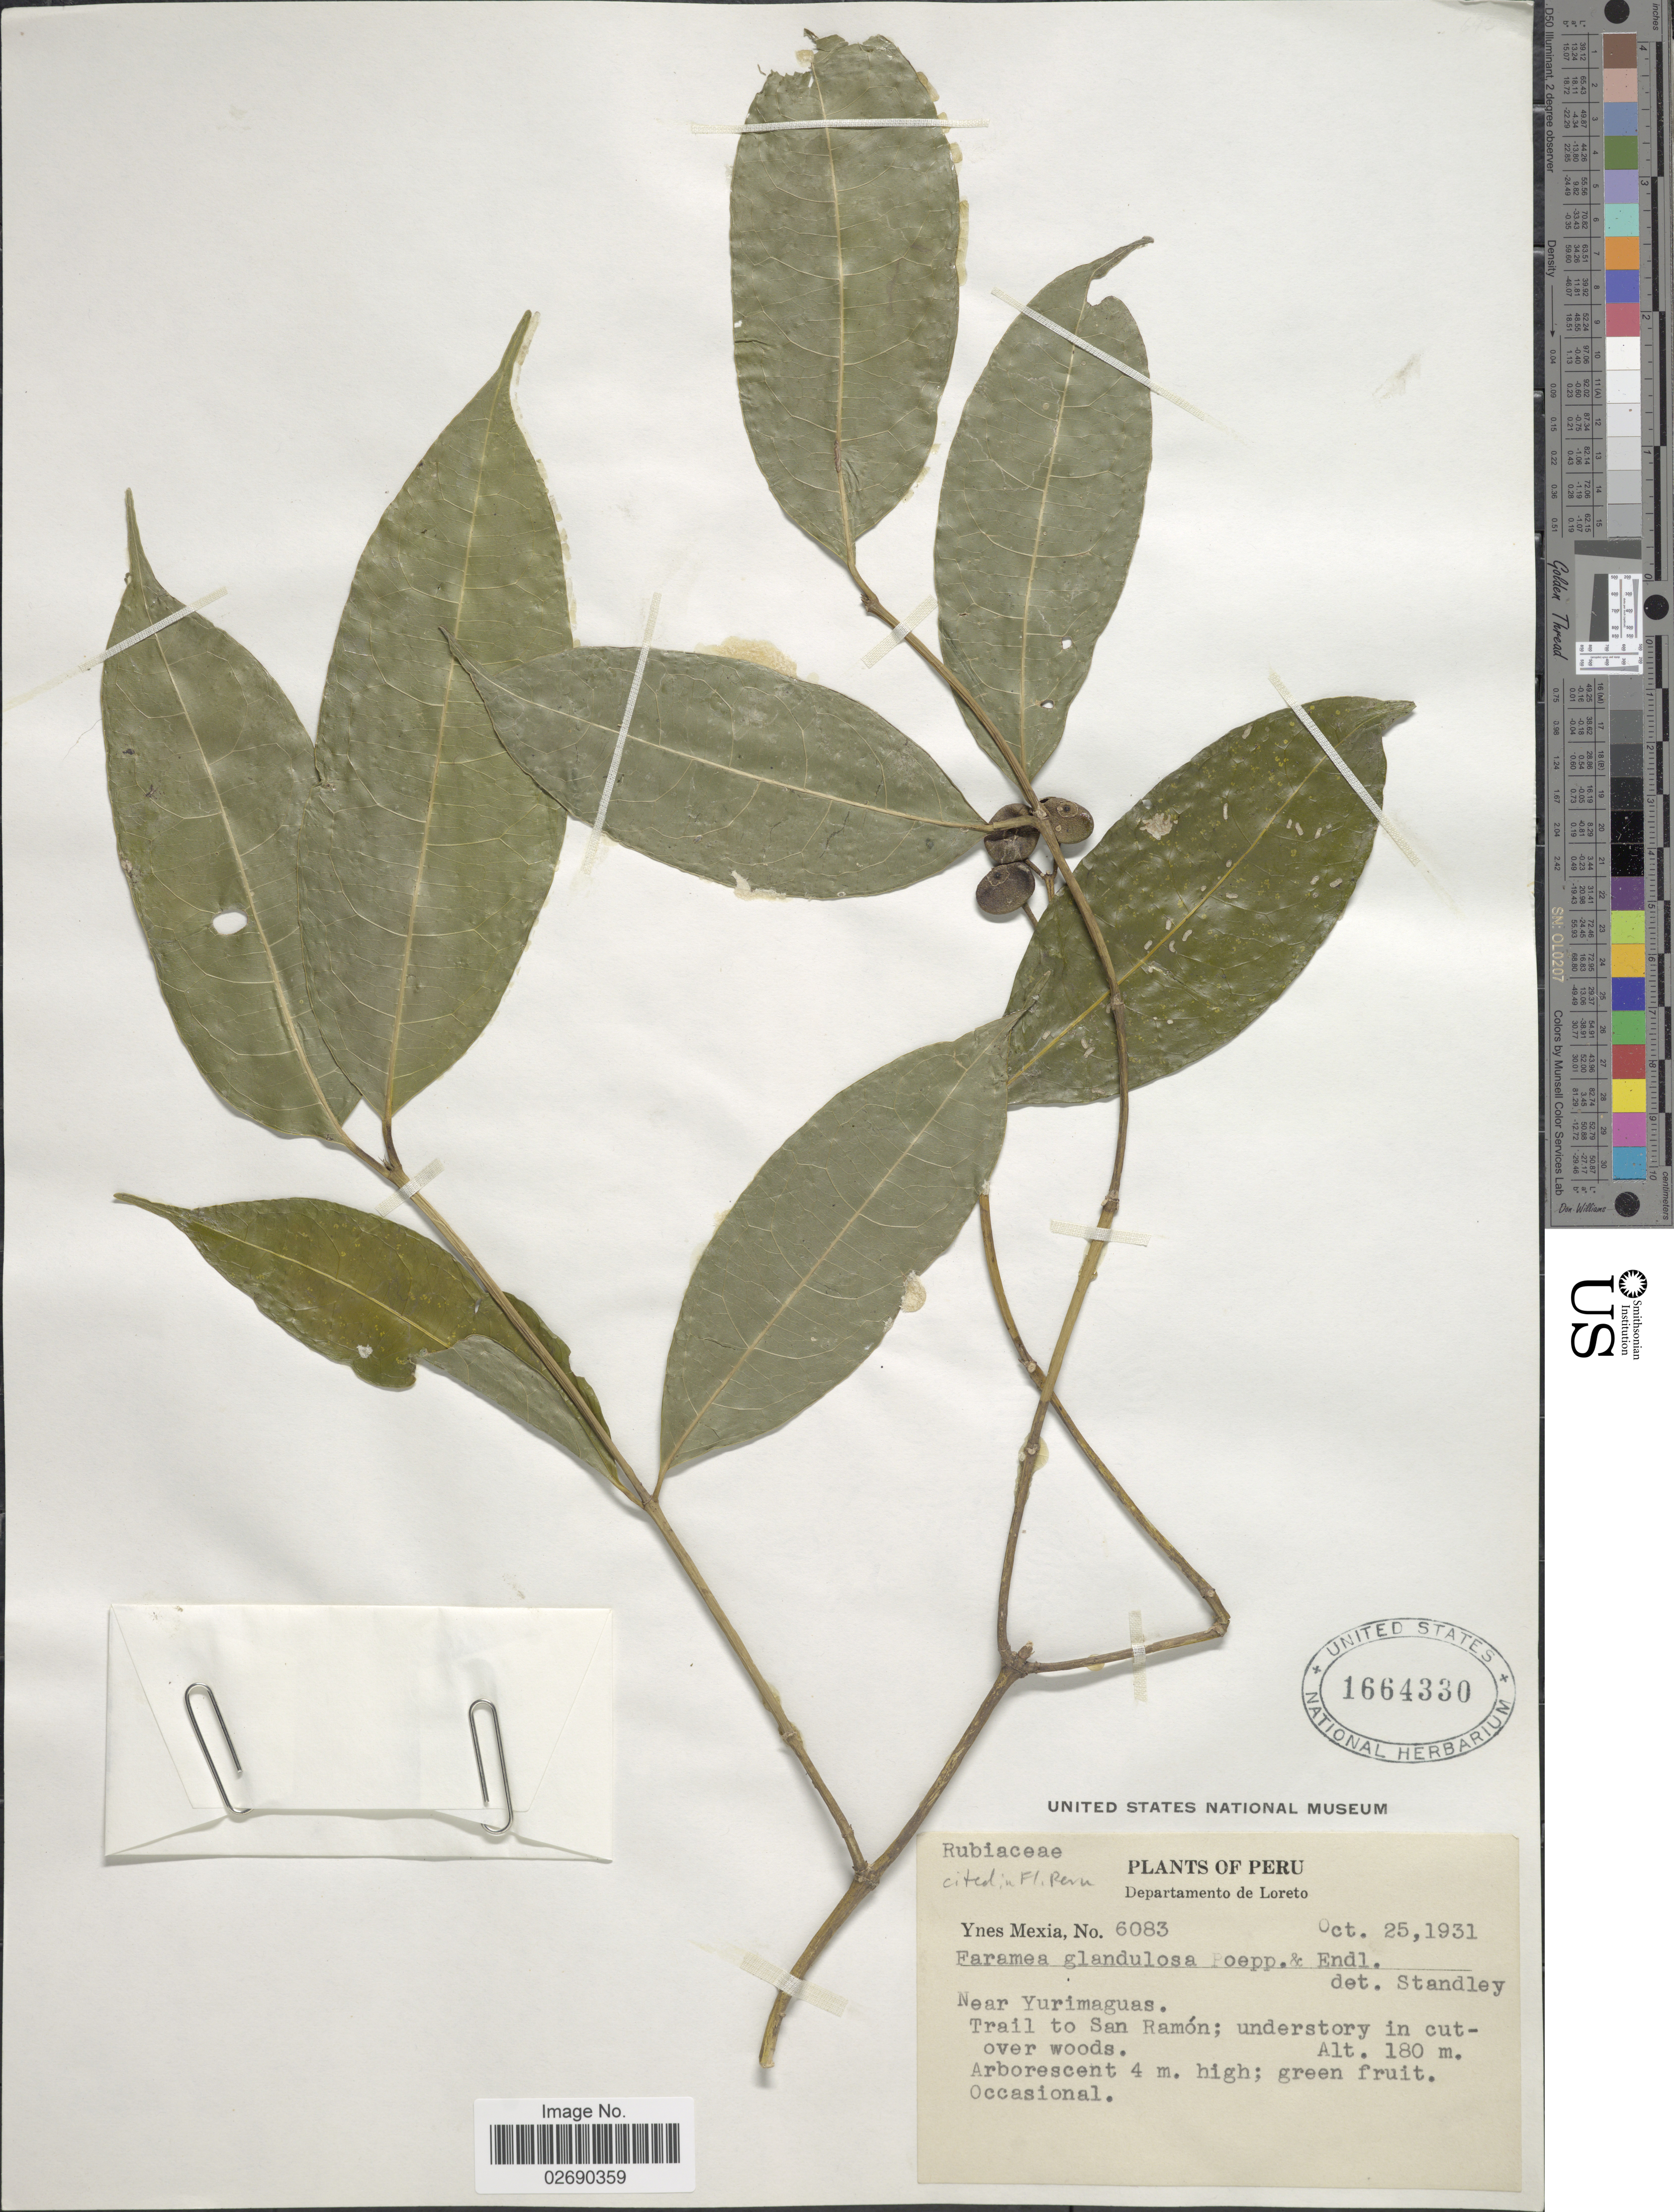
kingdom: Plantae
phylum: Tracheophyta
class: Magnoliopsida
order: Gentianales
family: Rubiaceae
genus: Faramea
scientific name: Faramea glandulosa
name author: Poepp.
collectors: Y. Mexia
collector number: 6083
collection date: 1931-10-25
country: Peru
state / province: Loreto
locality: Departamento de Loreto, Near Yurimaguas. Trail to San ramón; understory in cut-over woods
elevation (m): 180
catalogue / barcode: US 1664330